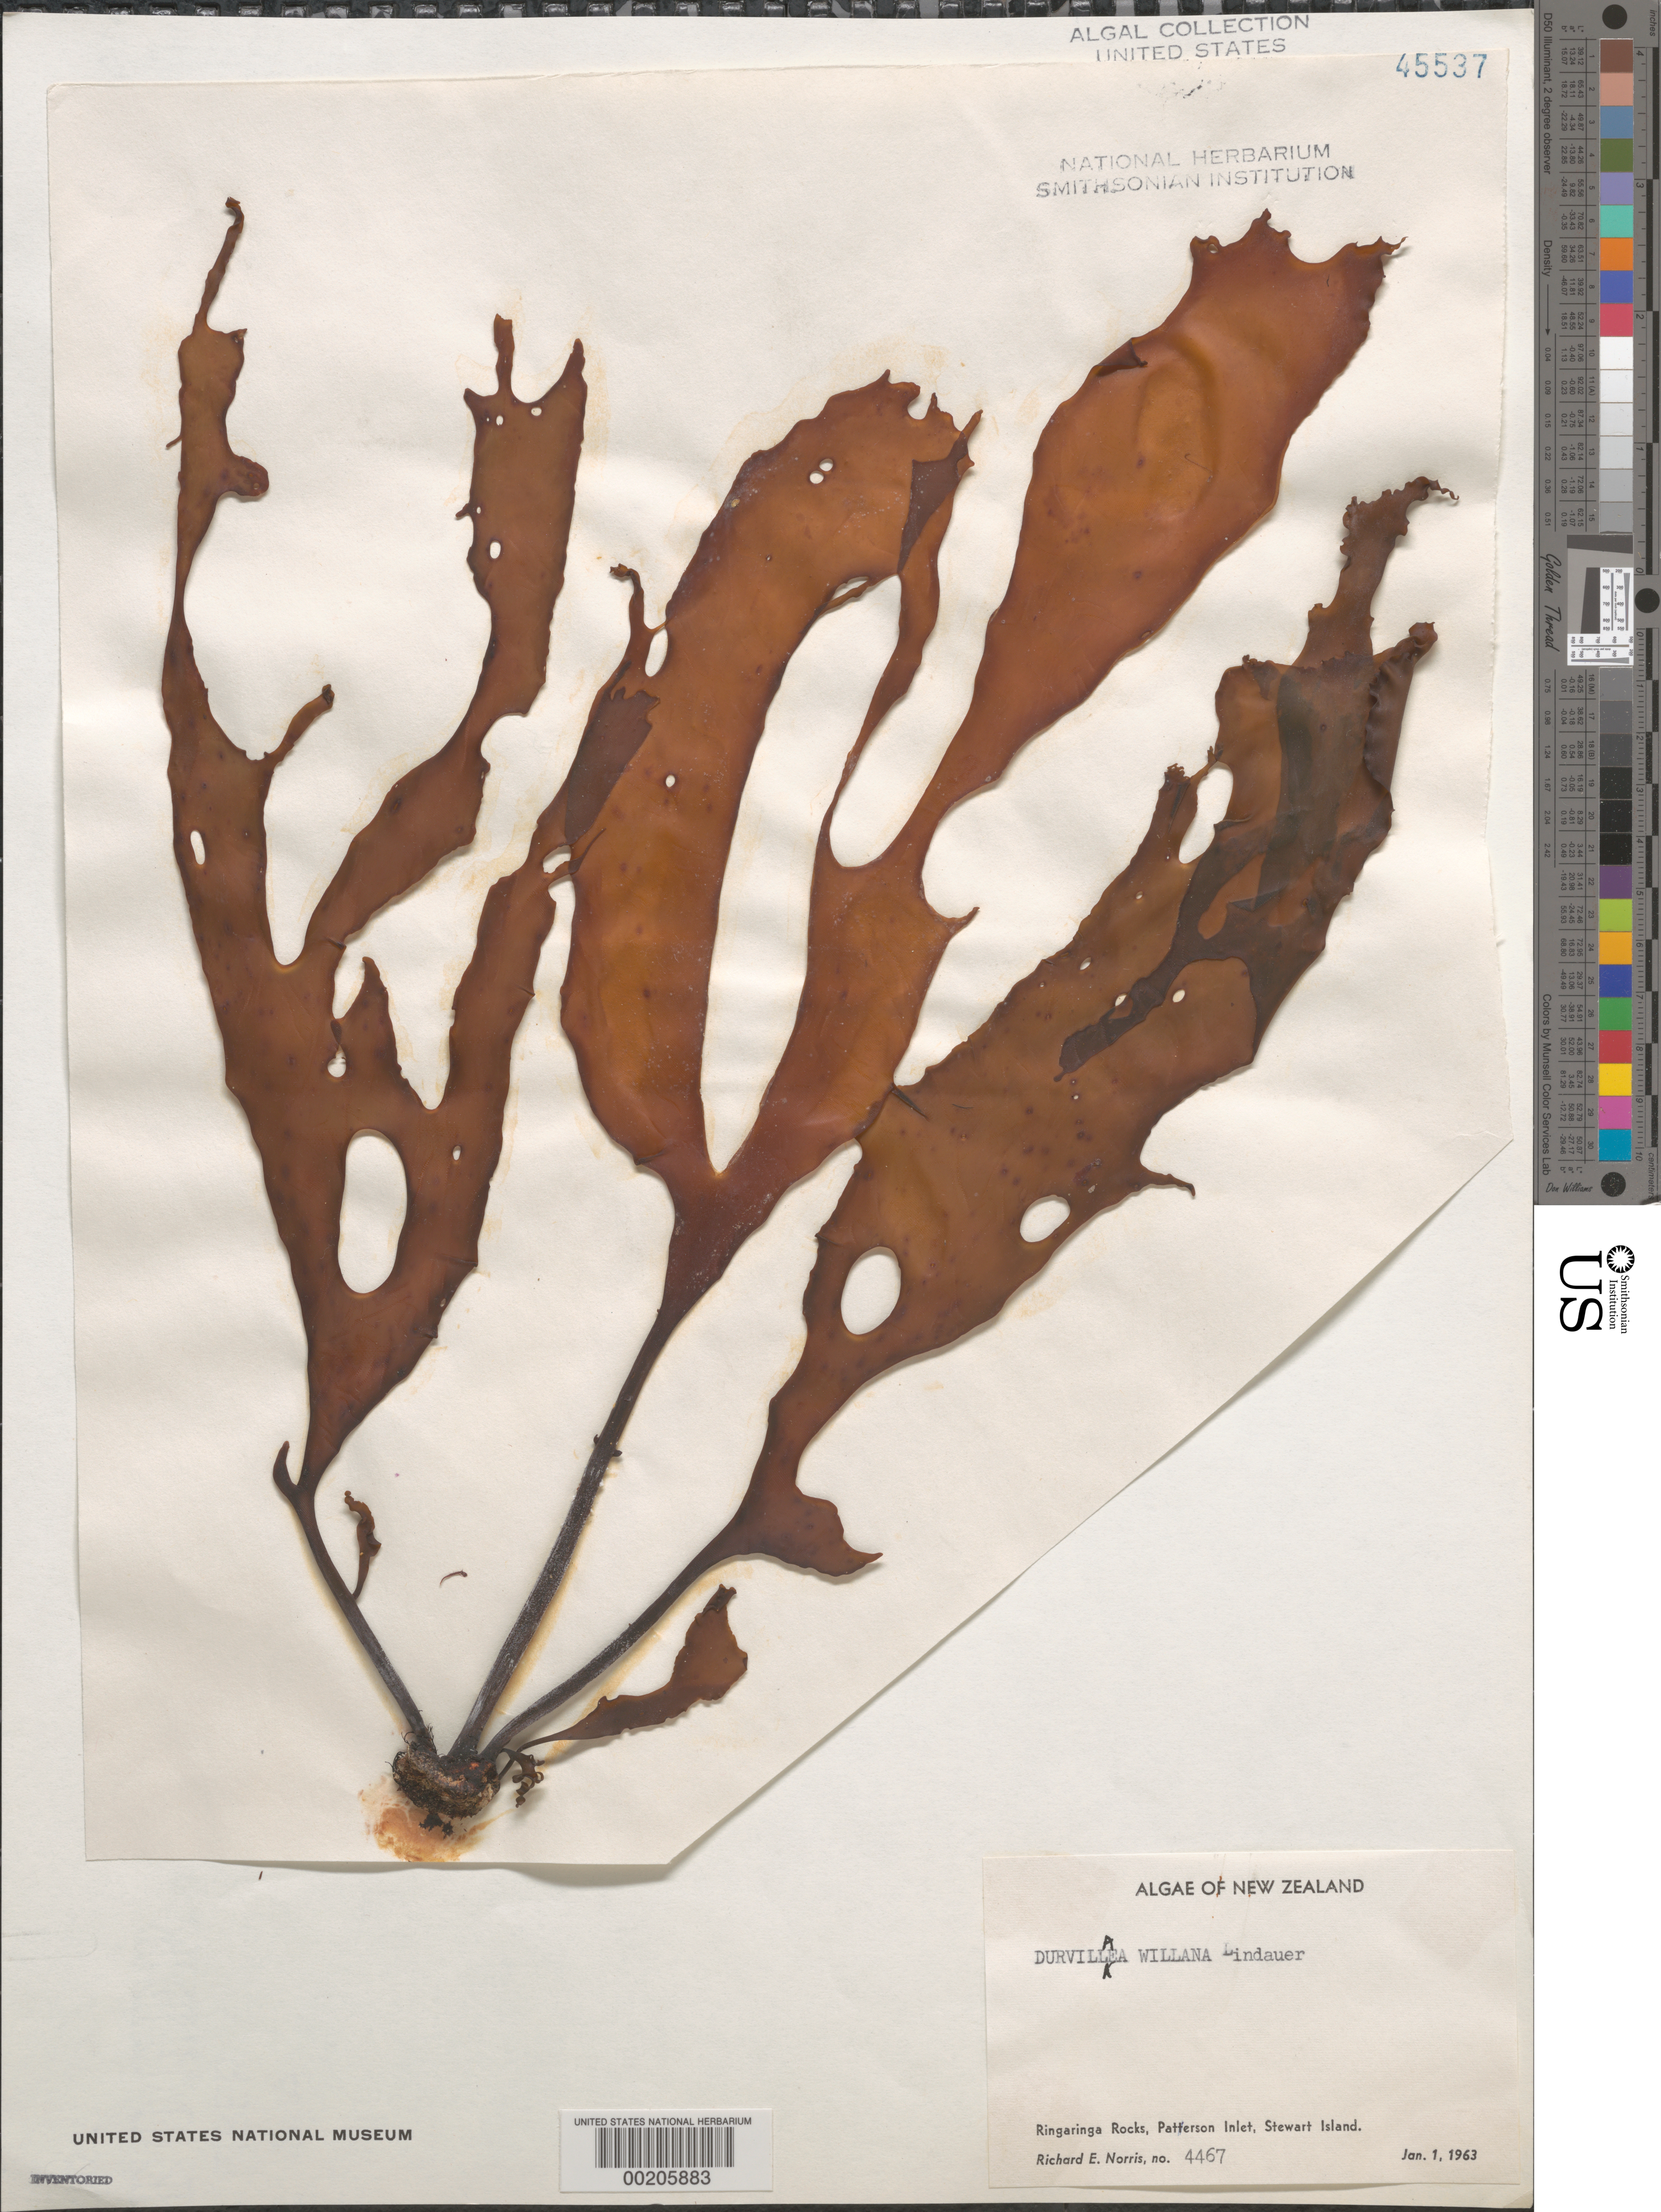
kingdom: Chromista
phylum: Ochrophyta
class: Phaeophyceae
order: Fucales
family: Durvillaeaceae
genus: Durvillaea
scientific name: Durvillaea willana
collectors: R. E. Norris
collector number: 4467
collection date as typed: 01 Jan 1963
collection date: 1963-01-01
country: New Zealand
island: Stewart Island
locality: Ringaringa Rocks, Paterson Inlet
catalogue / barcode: US 45537